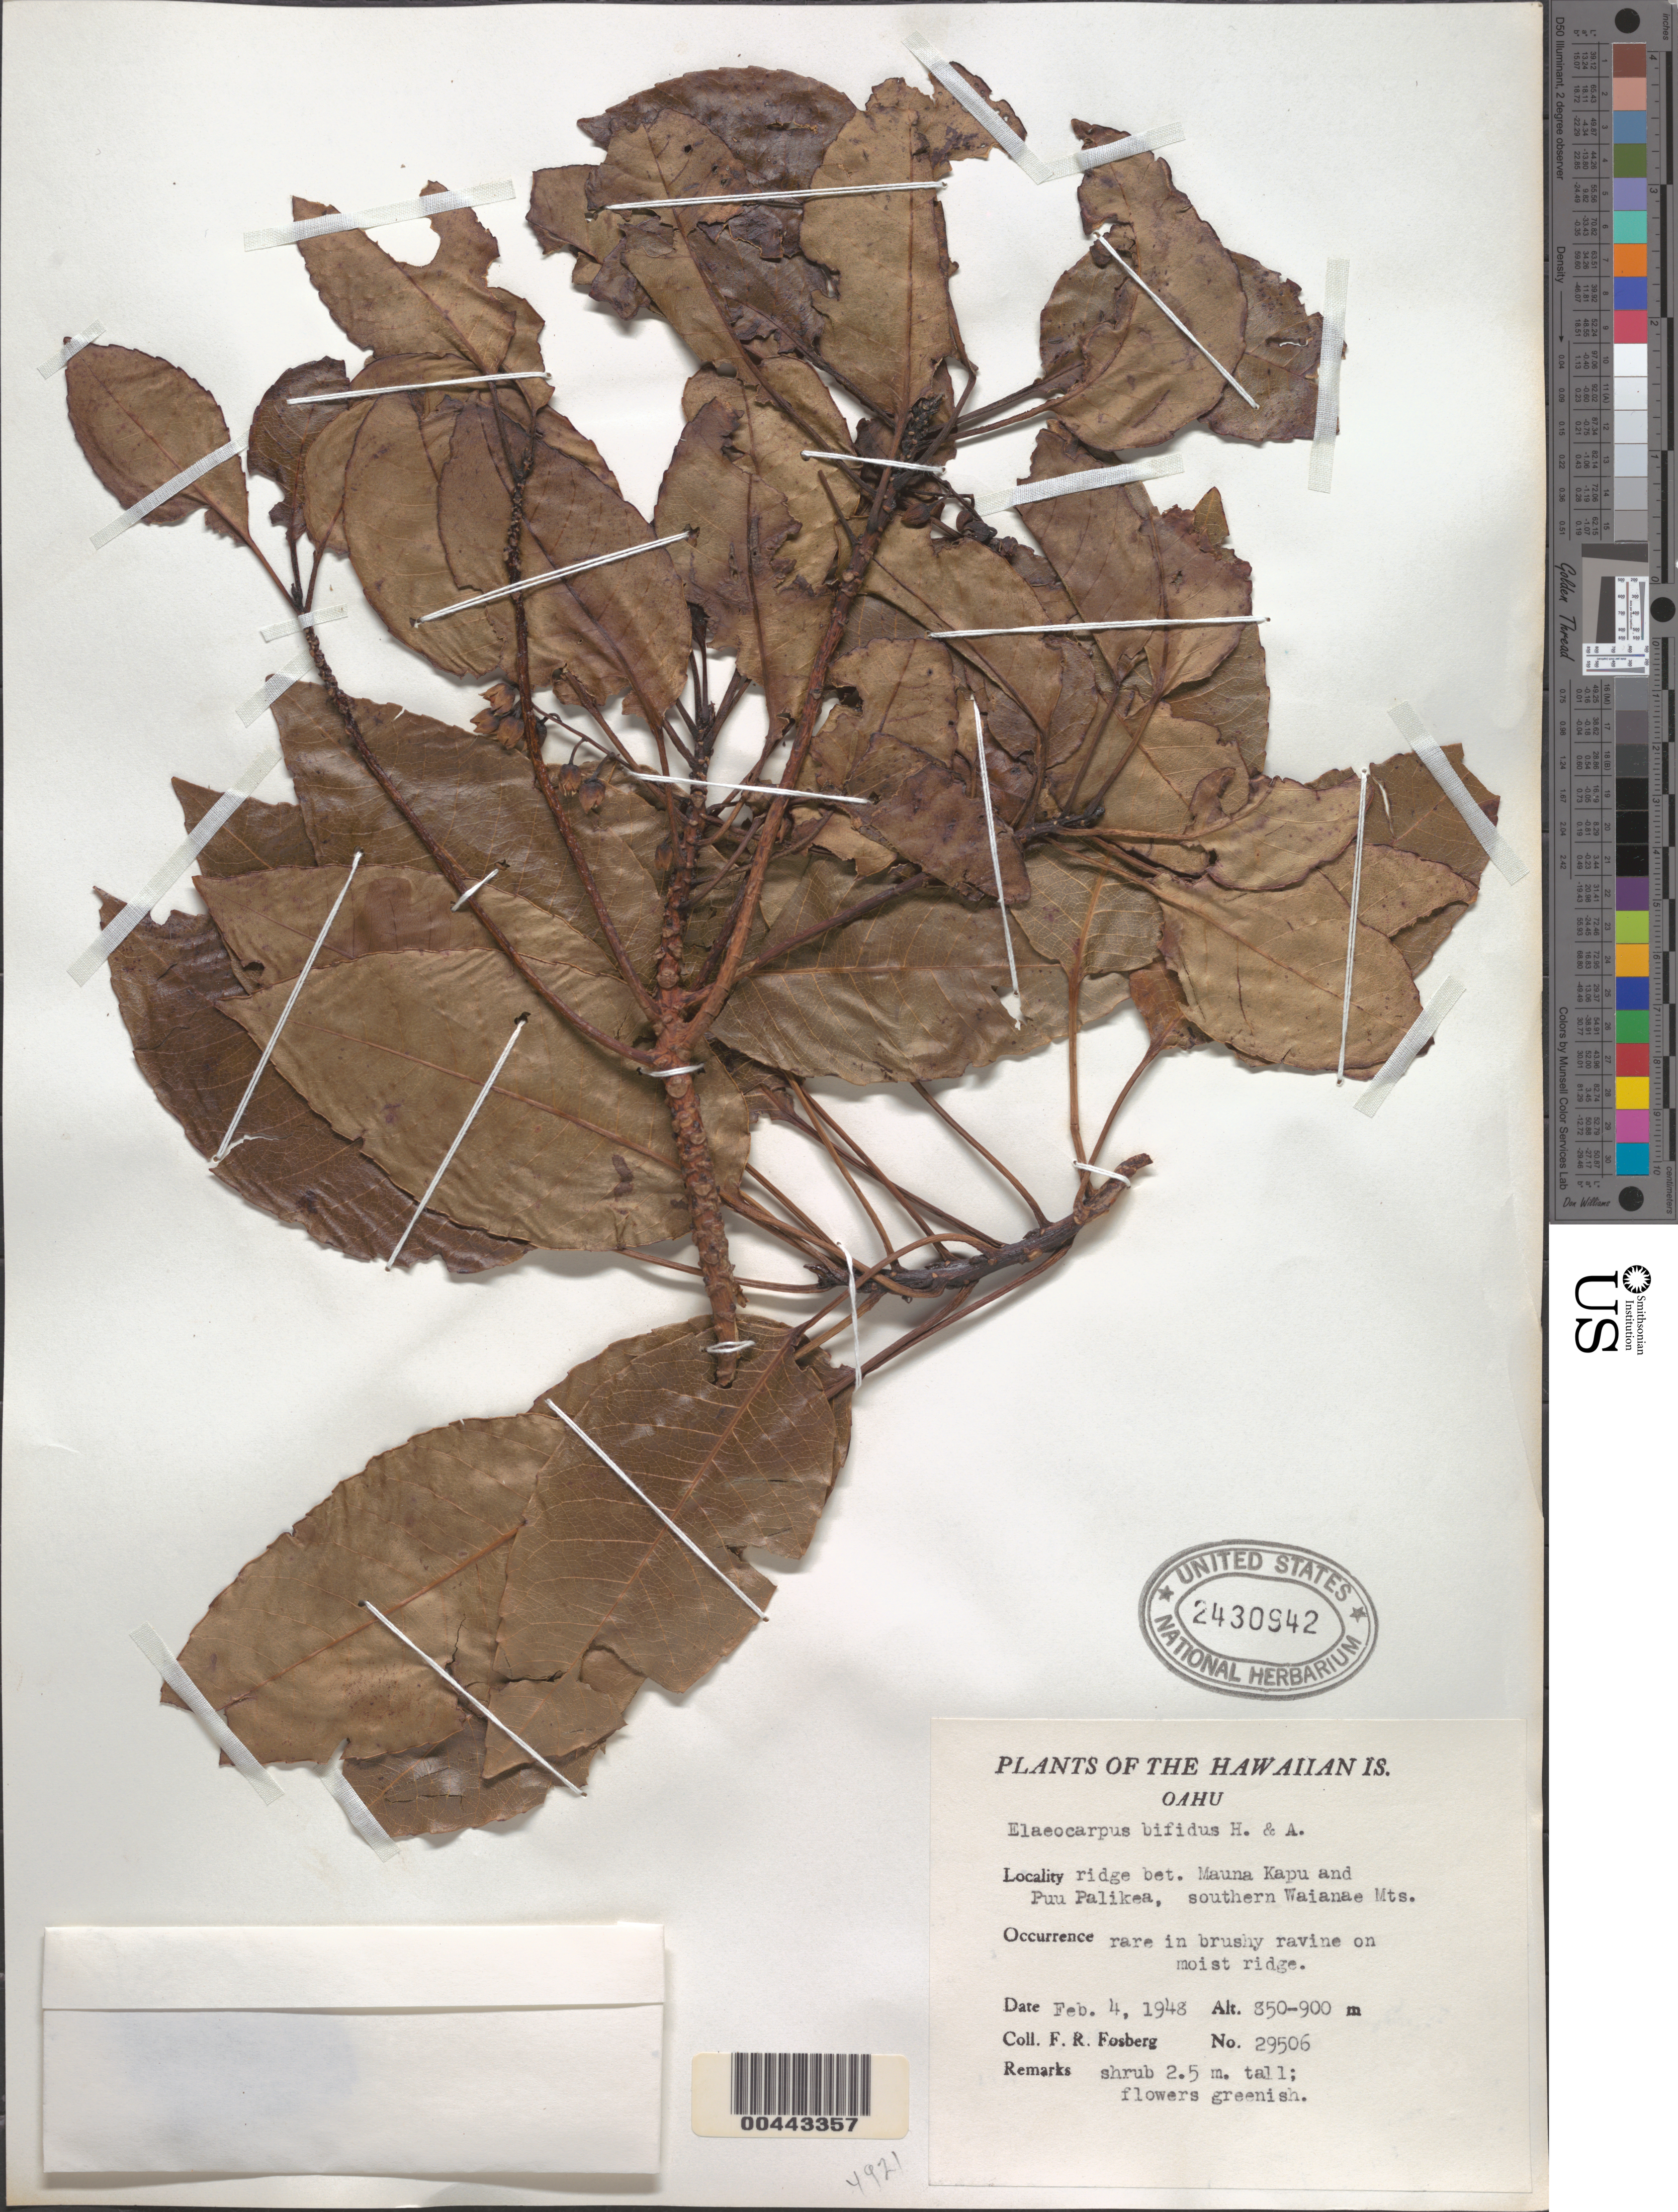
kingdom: Plantae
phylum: Tracheophyta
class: Magnoliopsida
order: Oxalidales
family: Elaeocarpaceae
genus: Elaeocarpus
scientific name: Elaeocarpus bifidus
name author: Hook. & Arn.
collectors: F. R. Fosberg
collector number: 29506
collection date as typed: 4 Feb 1948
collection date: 1948-02-04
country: United States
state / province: Hawaii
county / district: Honolulu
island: Oahu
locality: ridge bet. Mauna Kapu and Puu Palikea, S Waianae Mts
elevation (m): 850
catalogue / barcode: US 2430942